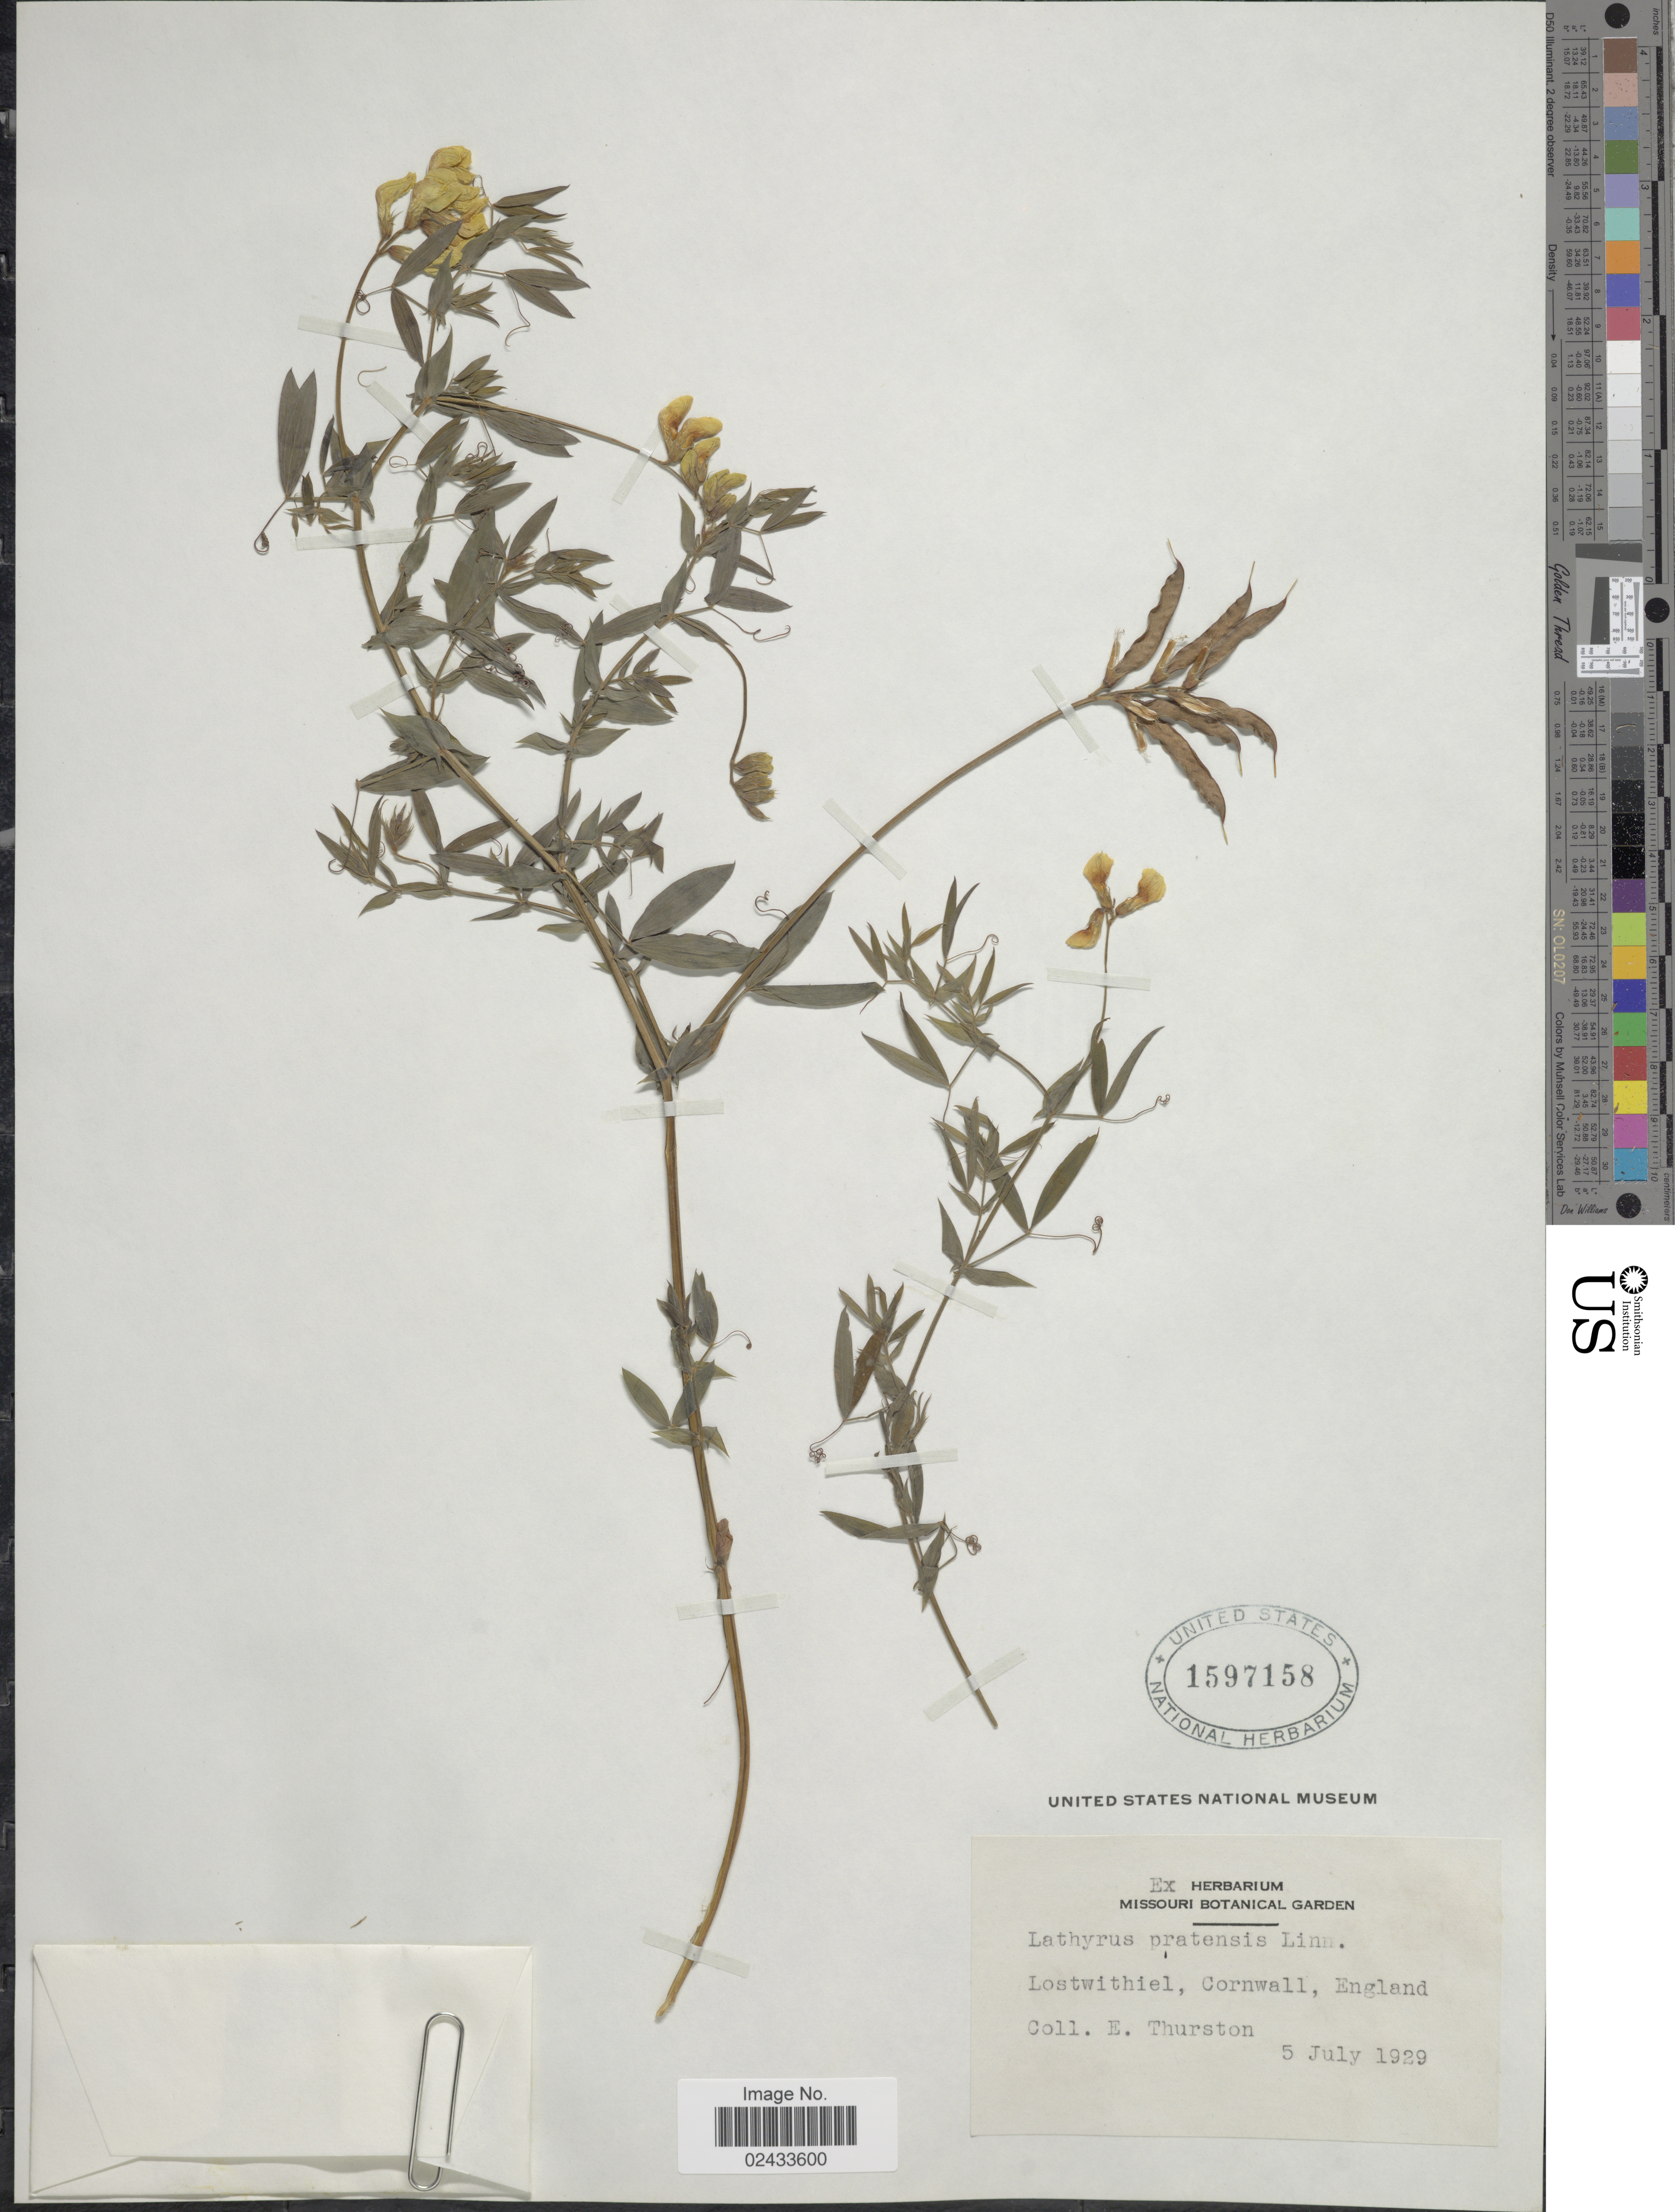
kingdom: Plantae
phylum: Tracheophyta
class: Magnoliopsida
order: Fabales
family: Fabaceae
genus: Lathyrus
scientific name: Lathyrus pratensis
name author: L.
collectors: E. Thurston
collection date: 1929-07-05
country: United Kingdom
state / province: England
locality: Lostwithiel, Cornwall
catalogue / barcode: US 1597158